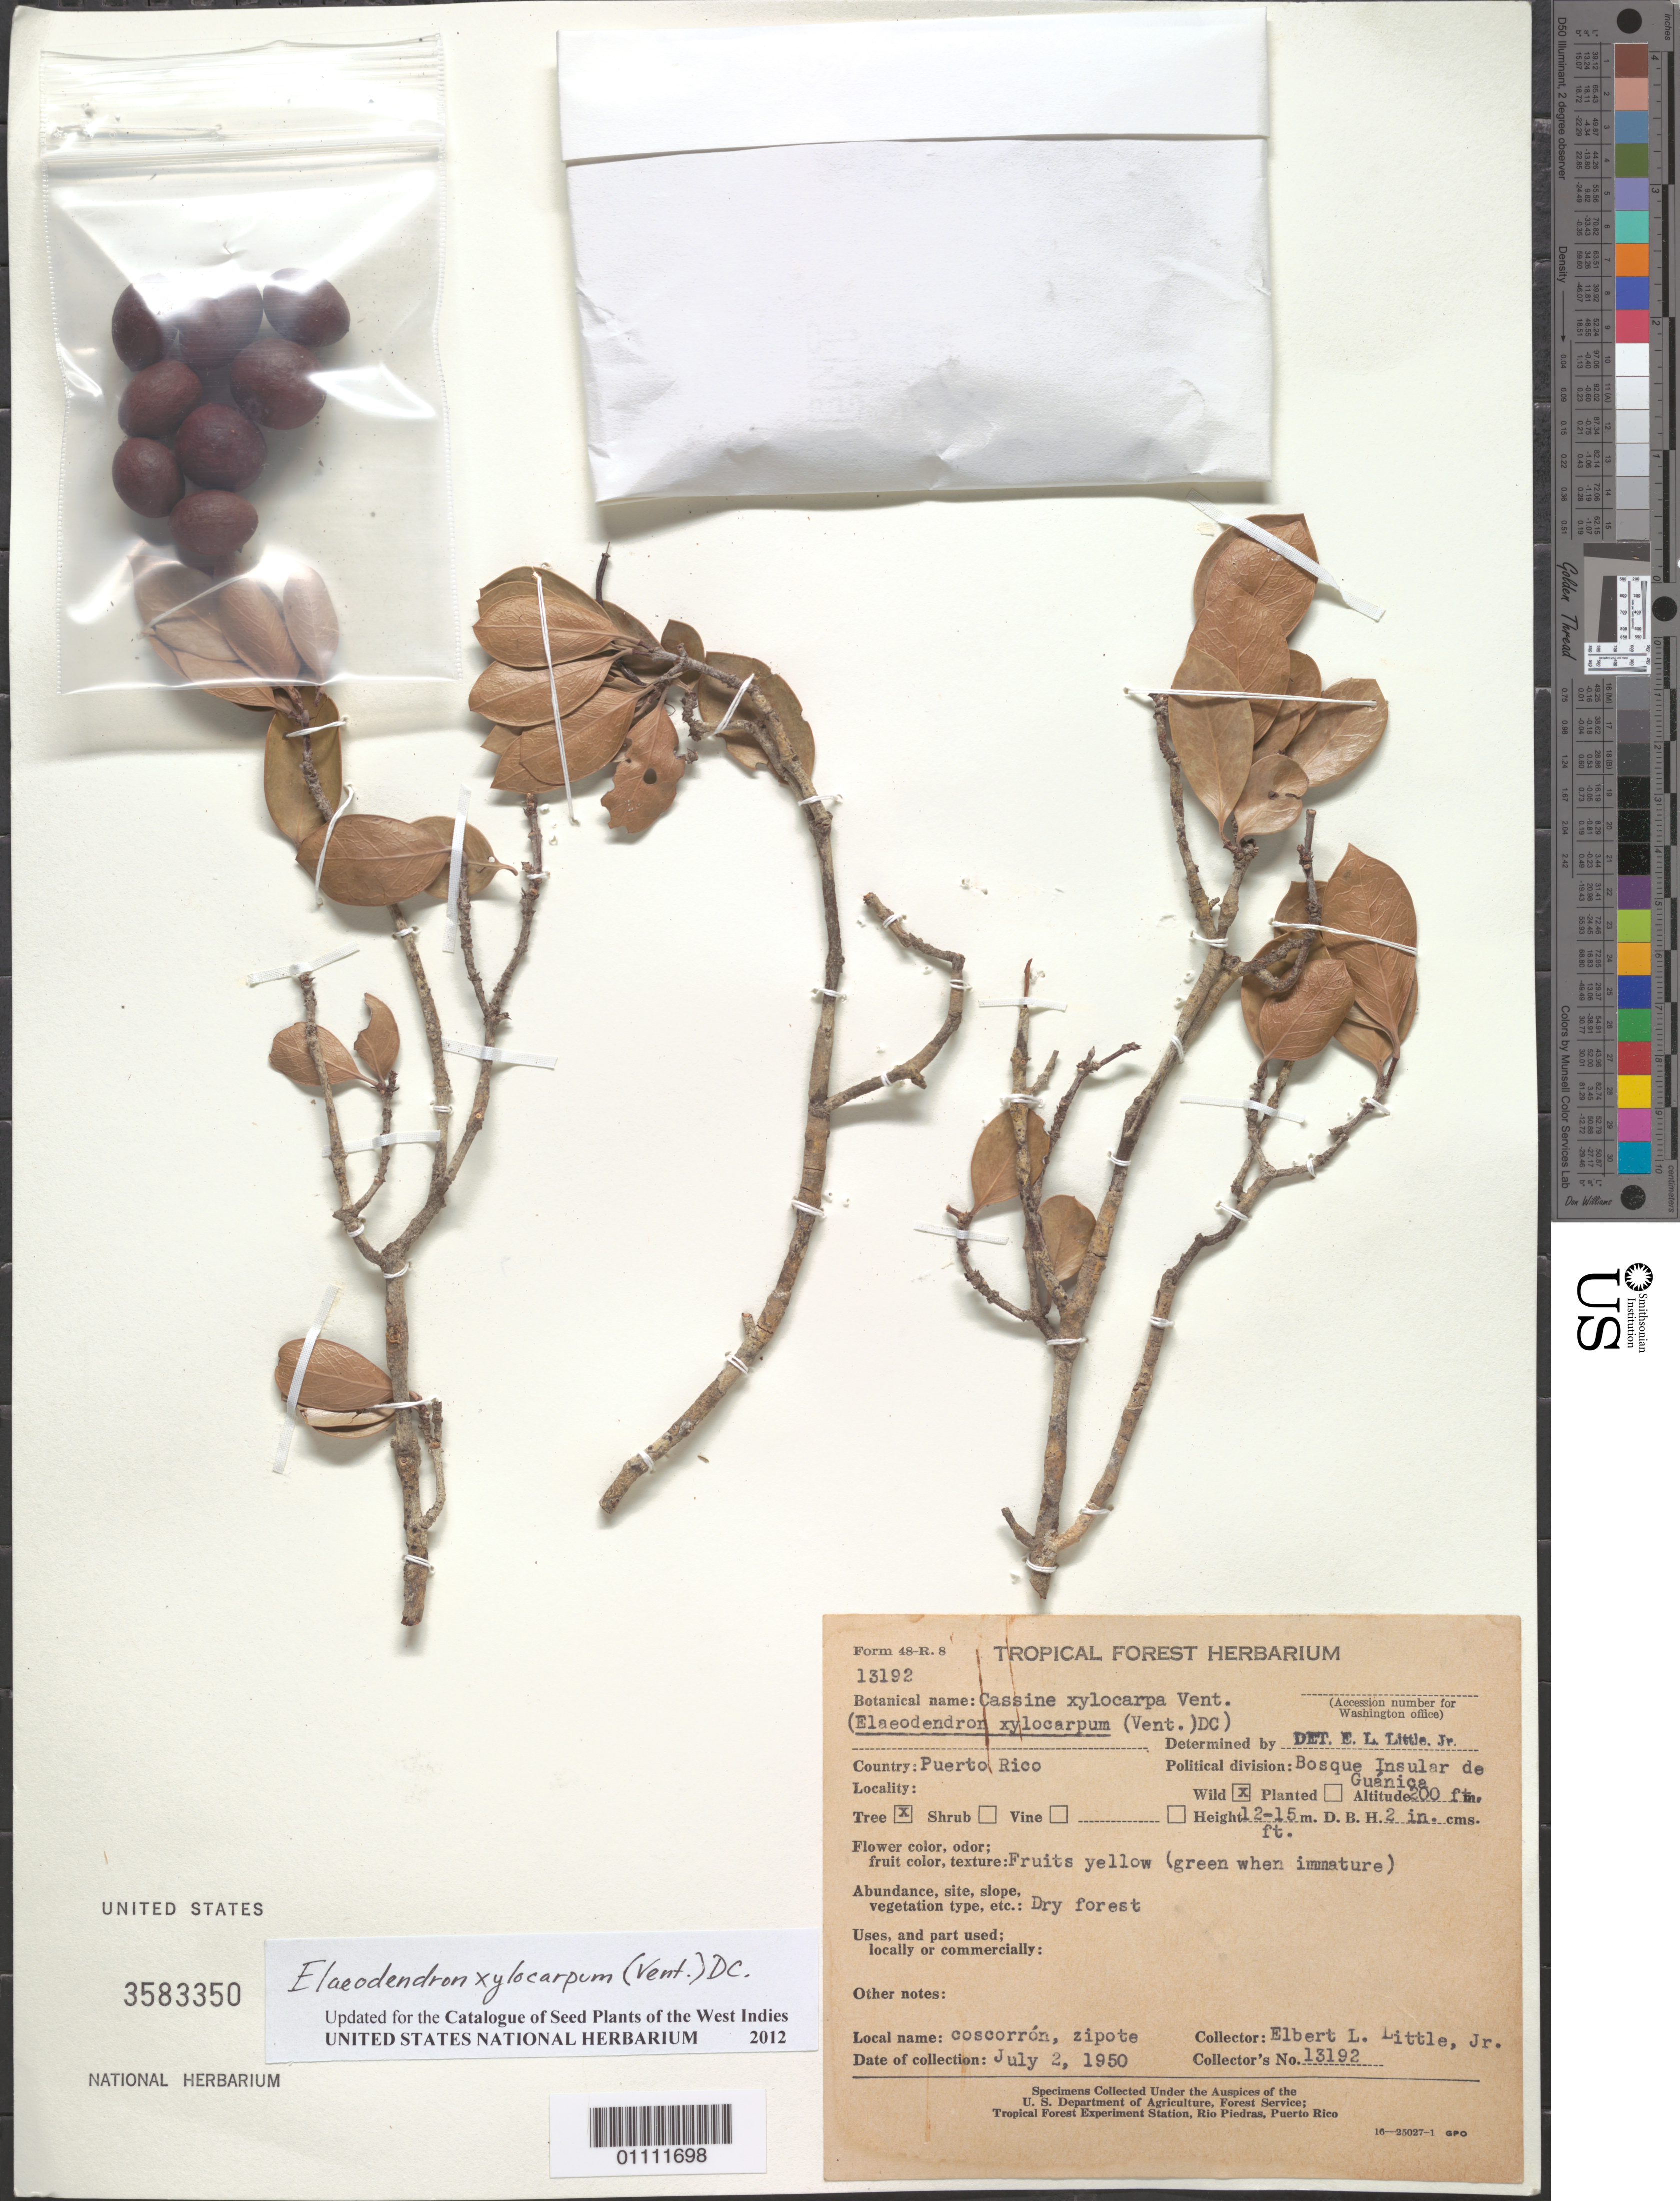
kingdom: Plantae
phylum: Tracheophyta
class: Magnoliopsida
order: Celastrales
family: Celastraceae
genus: Elaeodendron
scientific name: Elaeodendron xylocarpum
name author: (Vent.) DC.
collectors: E. L. Little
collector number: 13192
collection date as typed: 02 Jul 1950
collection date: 1950-07-02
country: Puerto Rico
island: Puerto Rico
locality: Bosque Insular de Guánica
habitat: Dry forest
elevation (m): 61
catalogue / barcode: US 3583350